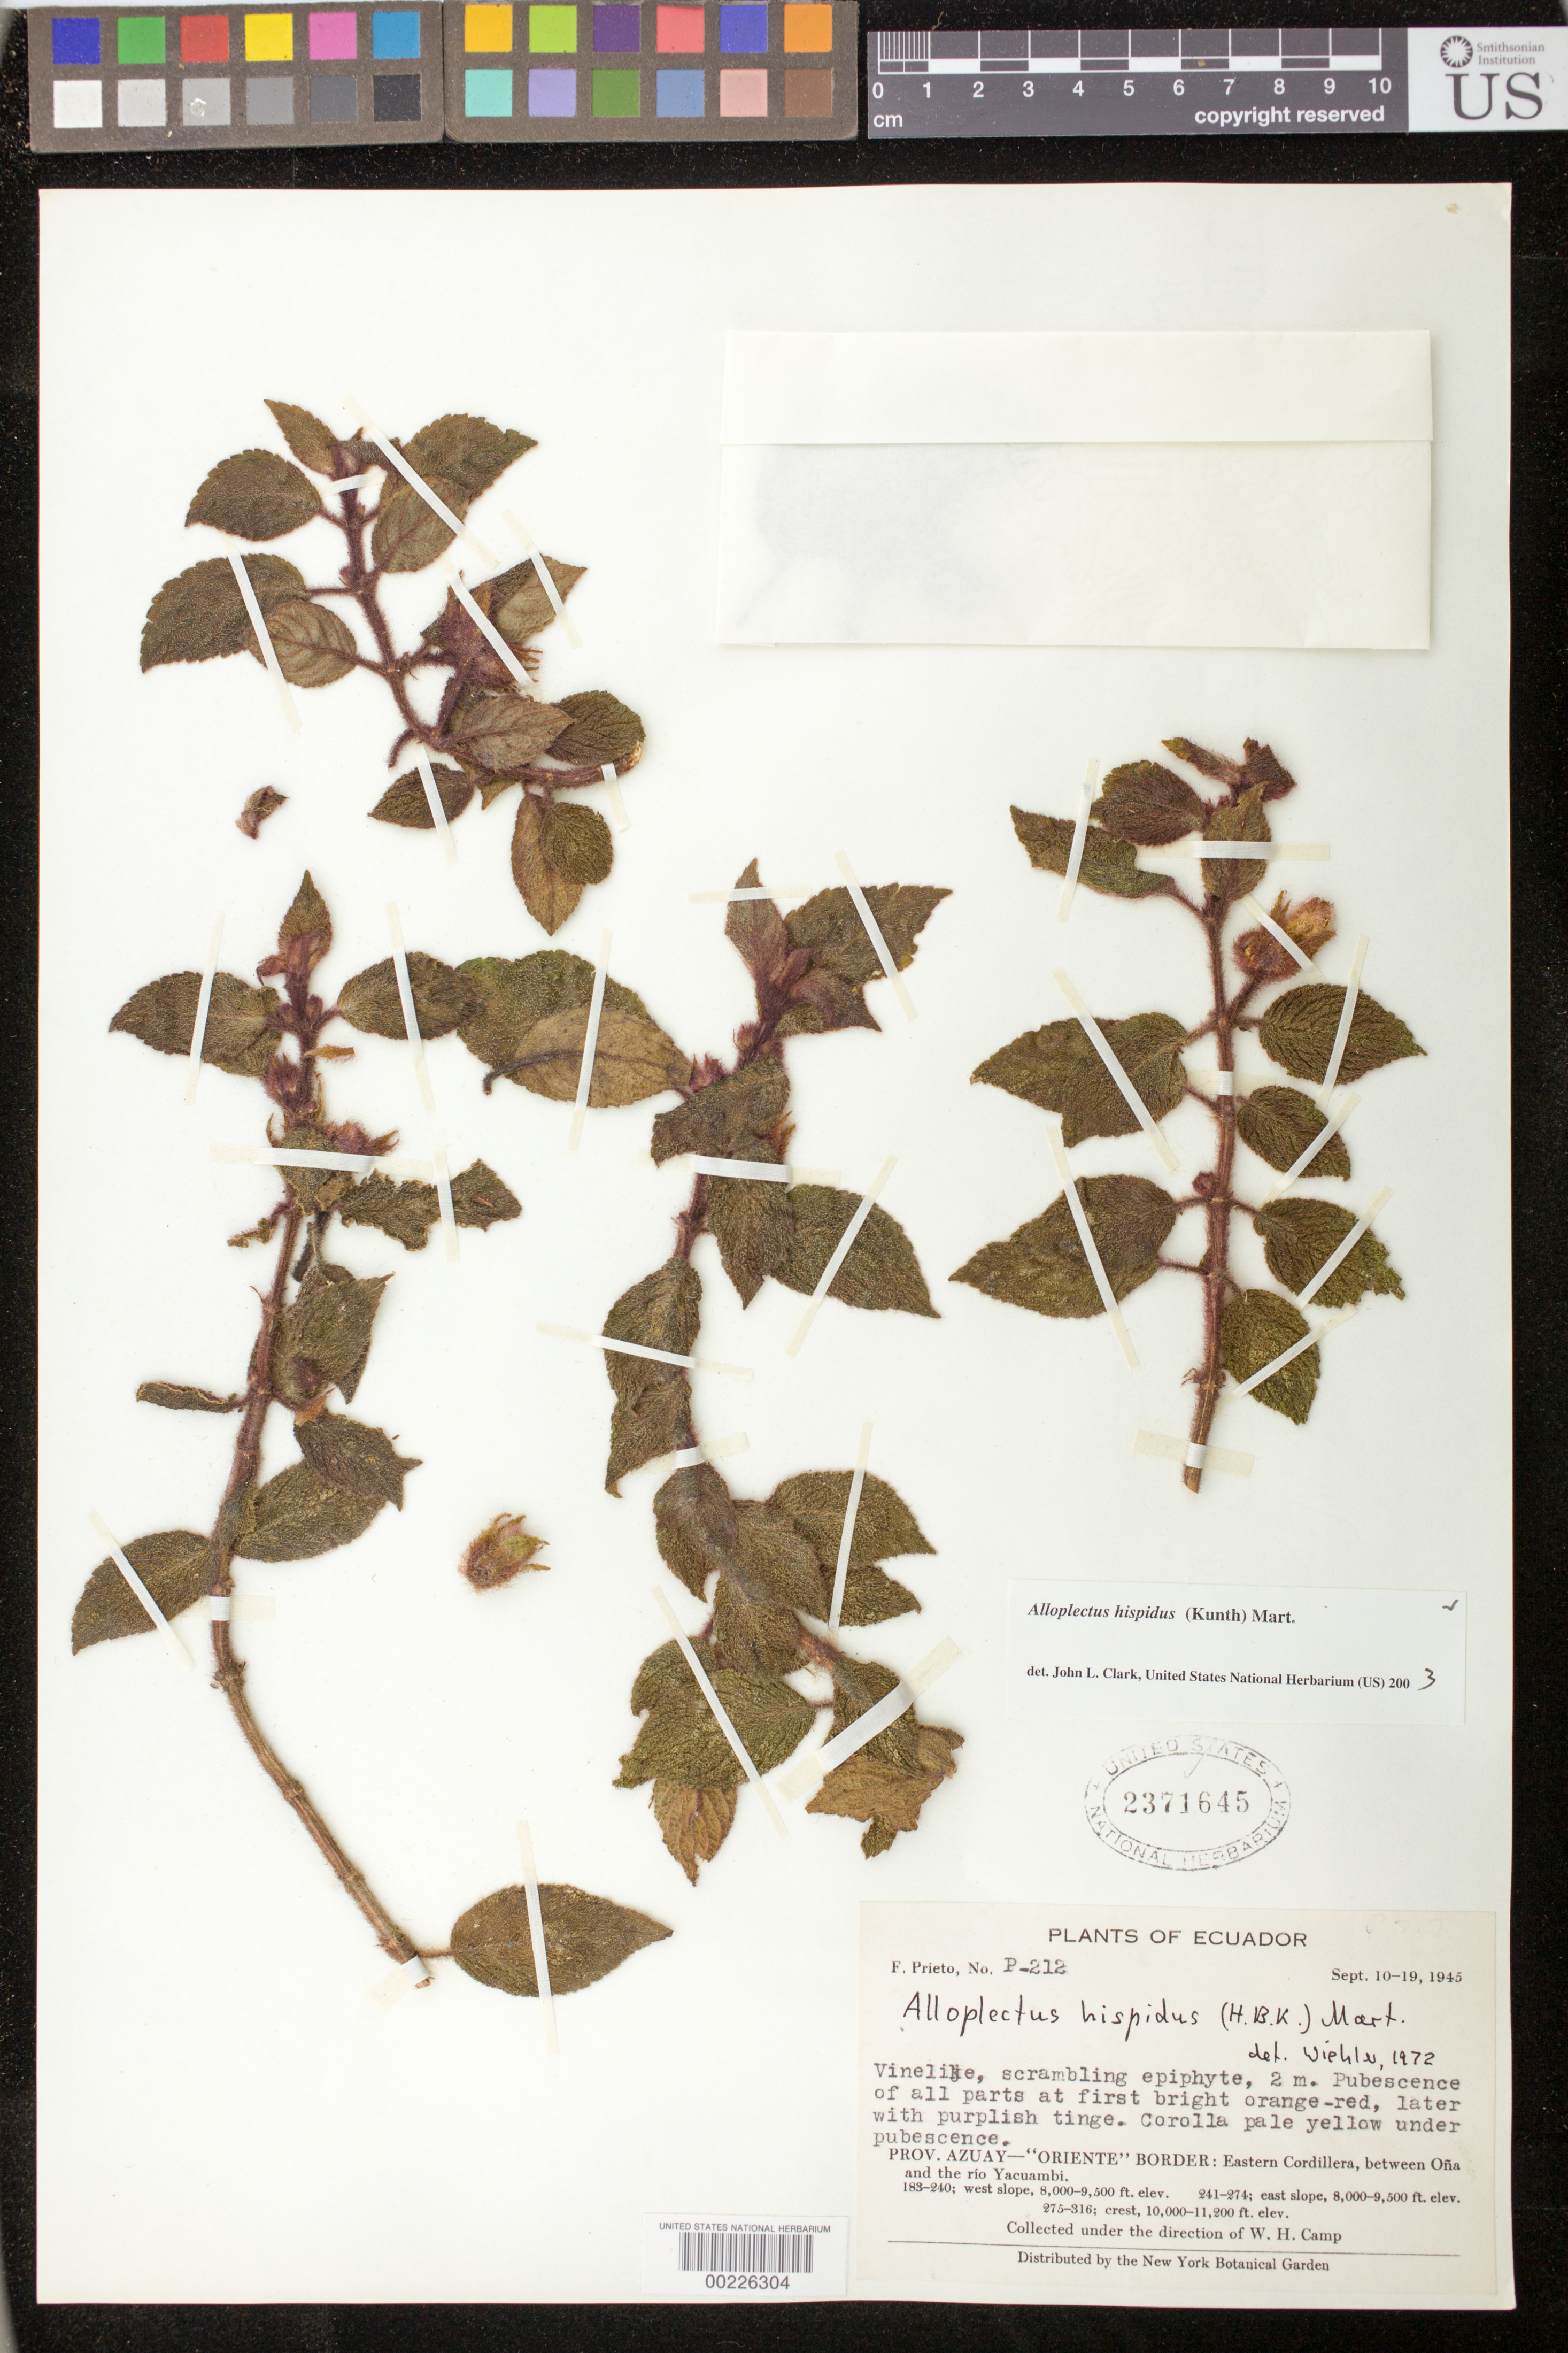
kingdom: Plantae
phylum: Tracheophyta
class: Magnoliopsida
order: Lamiales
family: Gesneriaceae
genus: Alloplectus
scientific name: Alloplectus hispidus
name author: (Kunth) Mart.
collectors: F. Prieto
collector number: P- 212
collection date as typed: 10-19 Sep 1945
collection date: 1945-09-10/1945-09-19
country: Ecuador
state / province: Azuay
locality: Oriente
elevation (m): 2438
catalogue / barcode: US 2371645